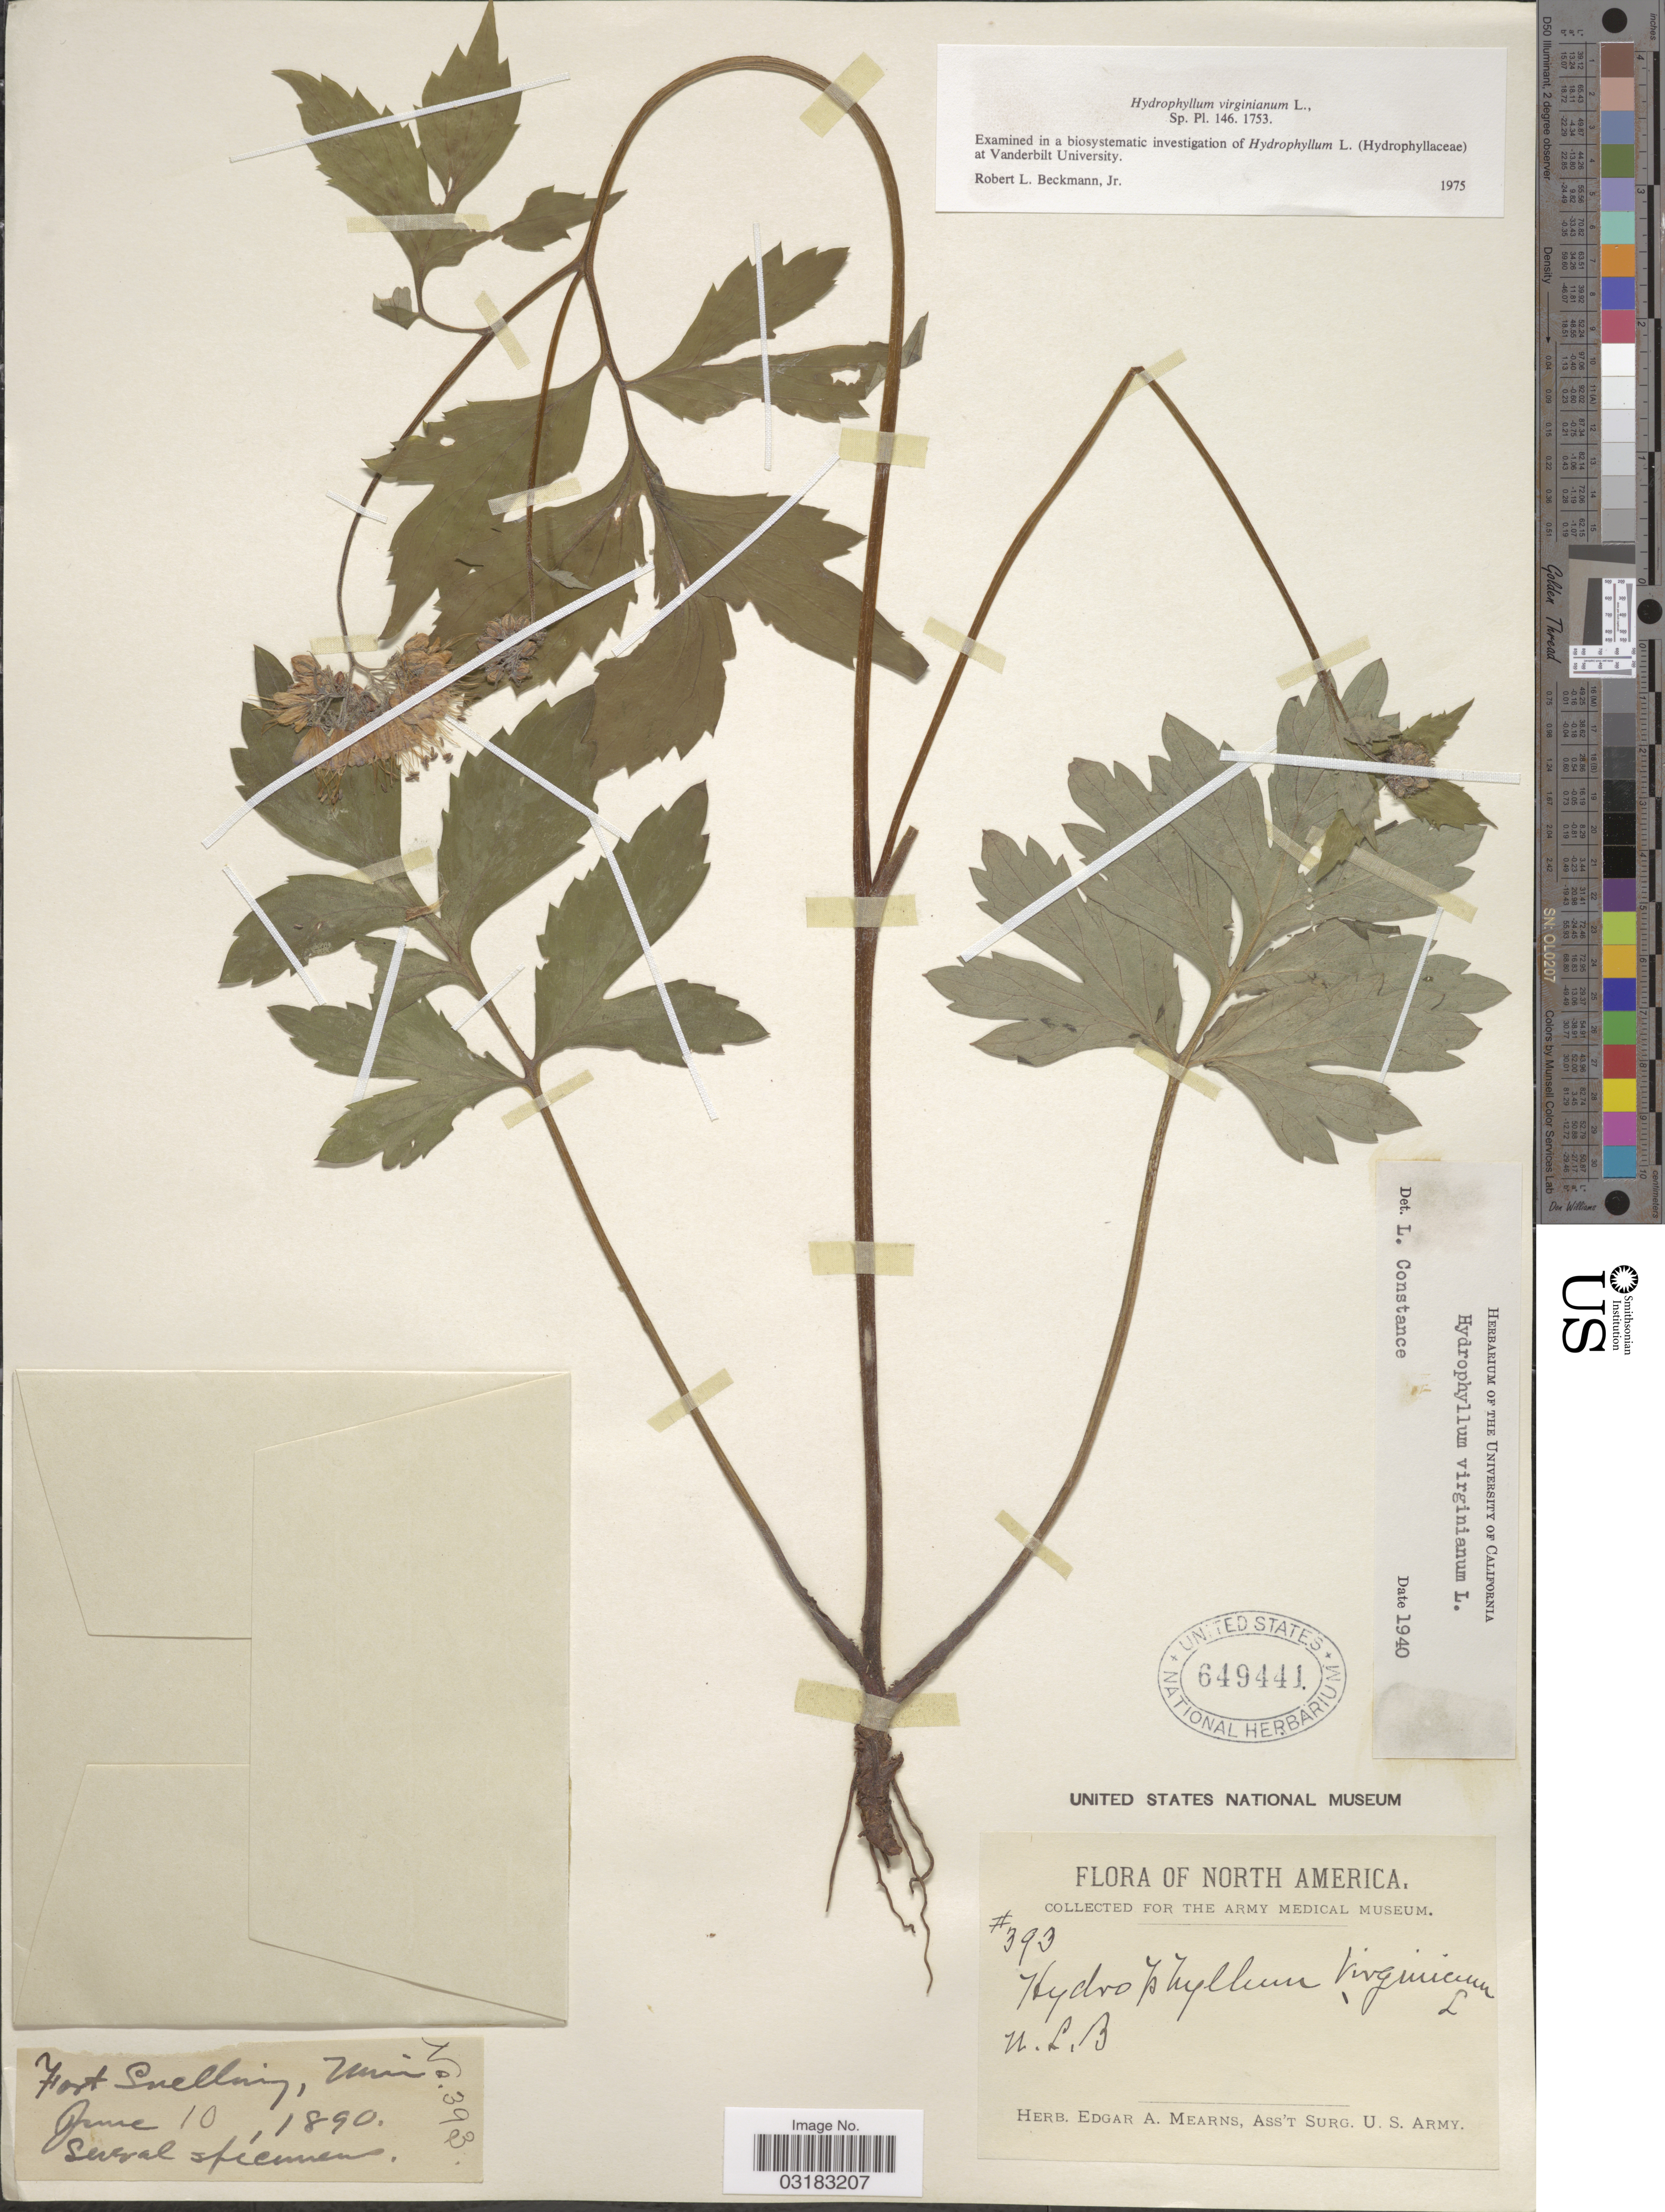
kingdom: Plantae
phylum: Tracheophyta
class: Magnoliopsida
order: Boraginales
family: Hydrophyllaceae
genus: Hydrophyllum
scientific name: Hydrophyllum virginianum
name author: L.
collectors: ex herb. Edgar A. Mearns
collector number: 393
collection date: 1890-06-10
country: United States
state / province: Minnesota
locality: Fort Snelling.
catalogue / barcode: US 649441